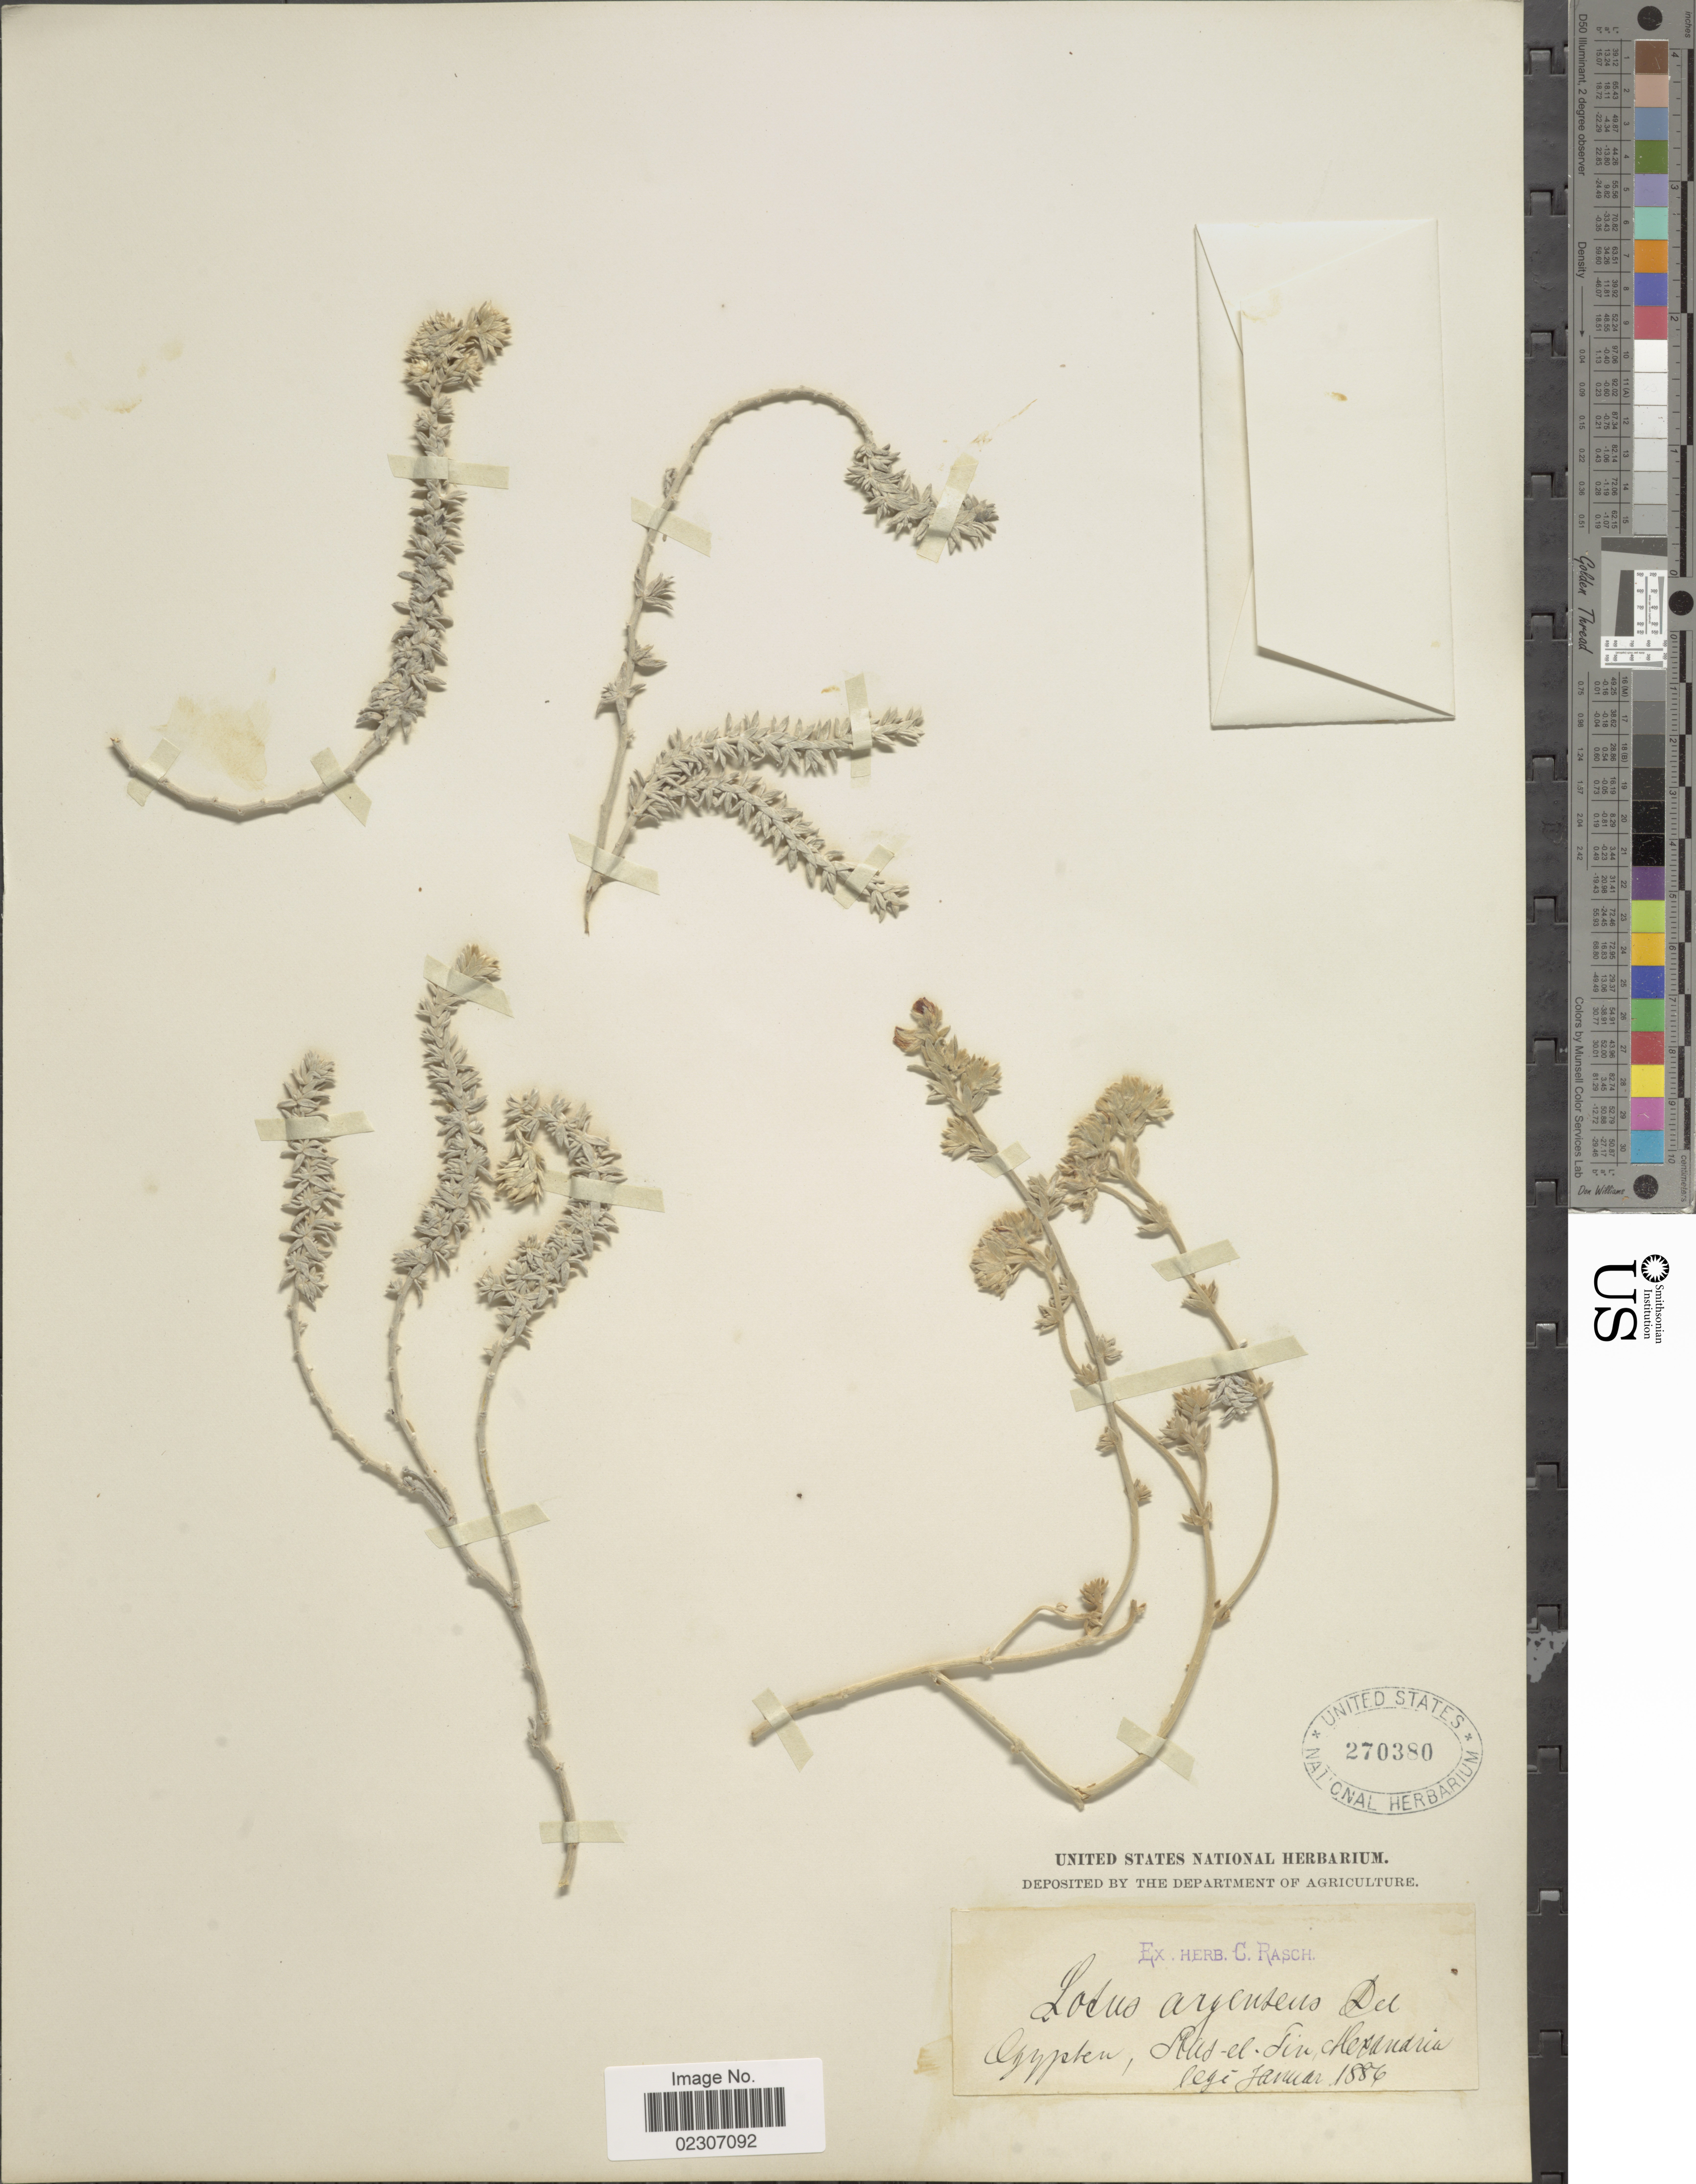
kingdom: Plantae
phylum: Tracheophyta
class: Magnoliopsida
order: Fabales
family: Fabaceae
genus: Lotus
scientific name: Lotus argenteus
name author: (L.) Brot.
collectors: C. Rasch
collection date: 1886-01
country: Egypt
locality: Ras-el-Tin, Alexandria.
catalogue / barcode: US 270380